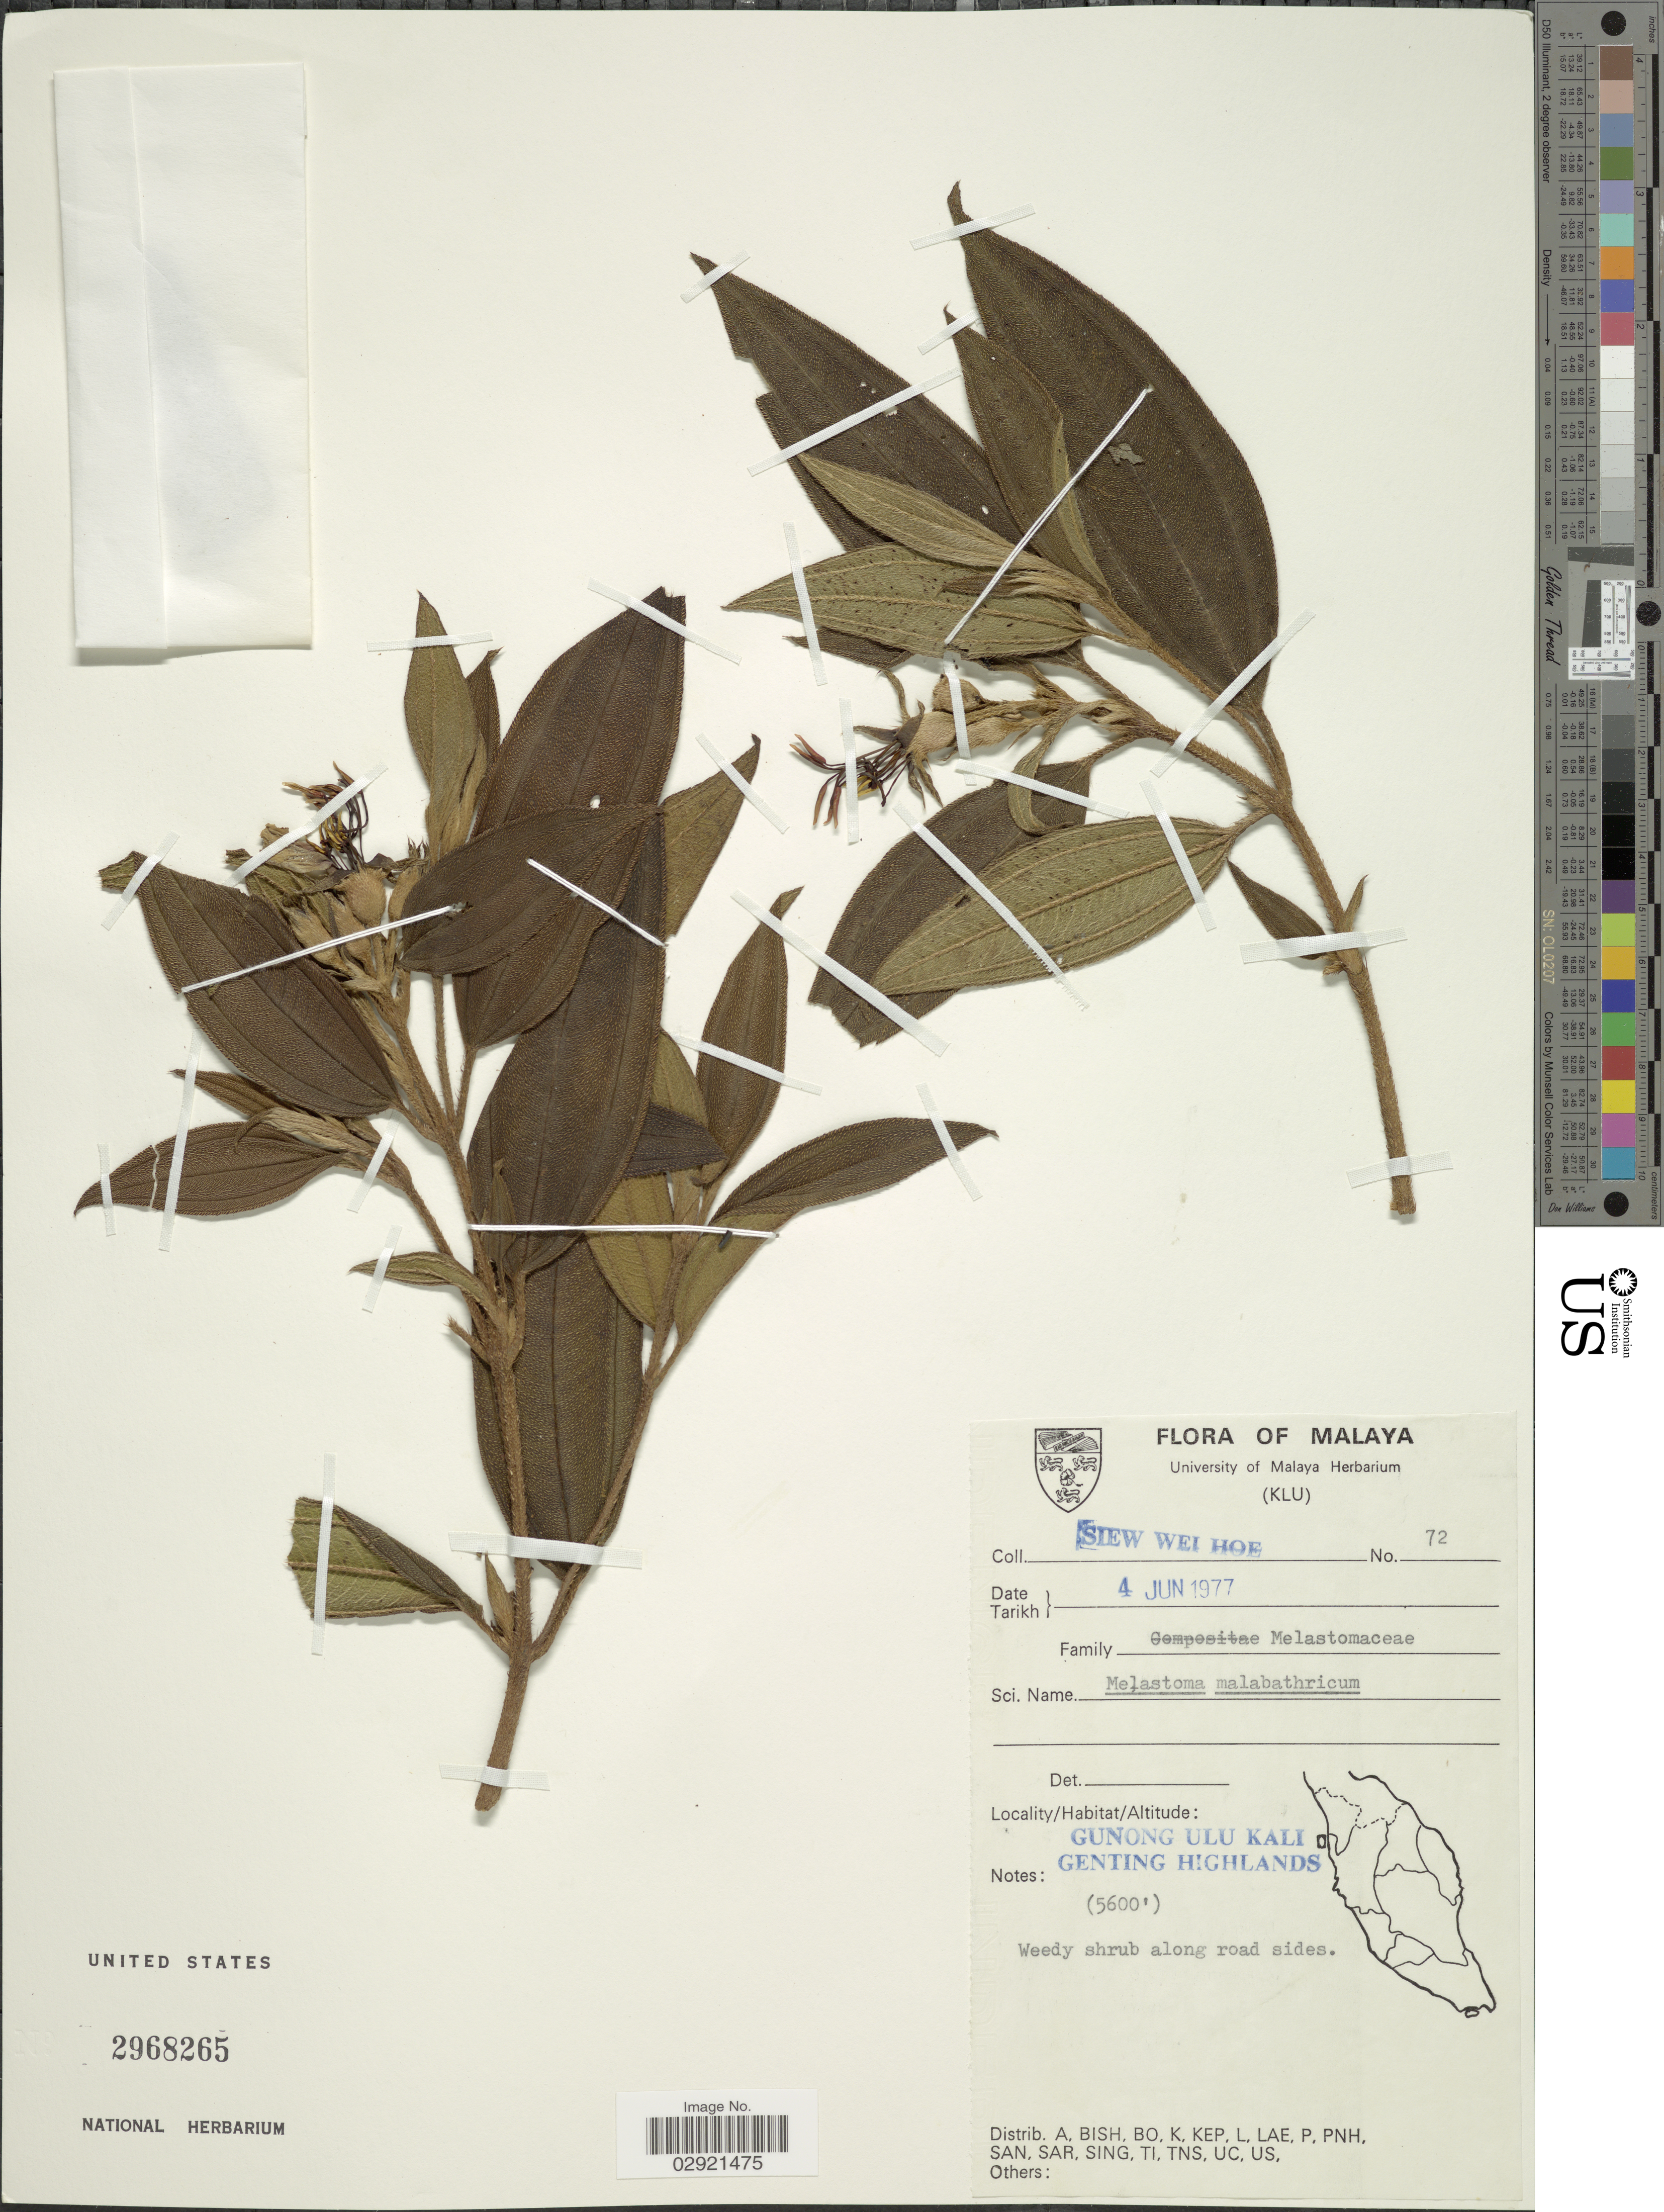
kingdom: Plantae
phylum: Tracheophyta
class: Magnoliopsida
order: Myrtales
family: Melastomataceae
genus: Melastoma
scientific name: Melastoma malabathricum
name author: L.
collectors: W. H. Siew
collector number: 72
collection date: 1977-06-04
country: Malaysia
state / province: Pahang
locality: Malaya. Gunong Ulu Kali Genting Highlands.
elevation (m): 1707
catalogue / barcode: US 2968265